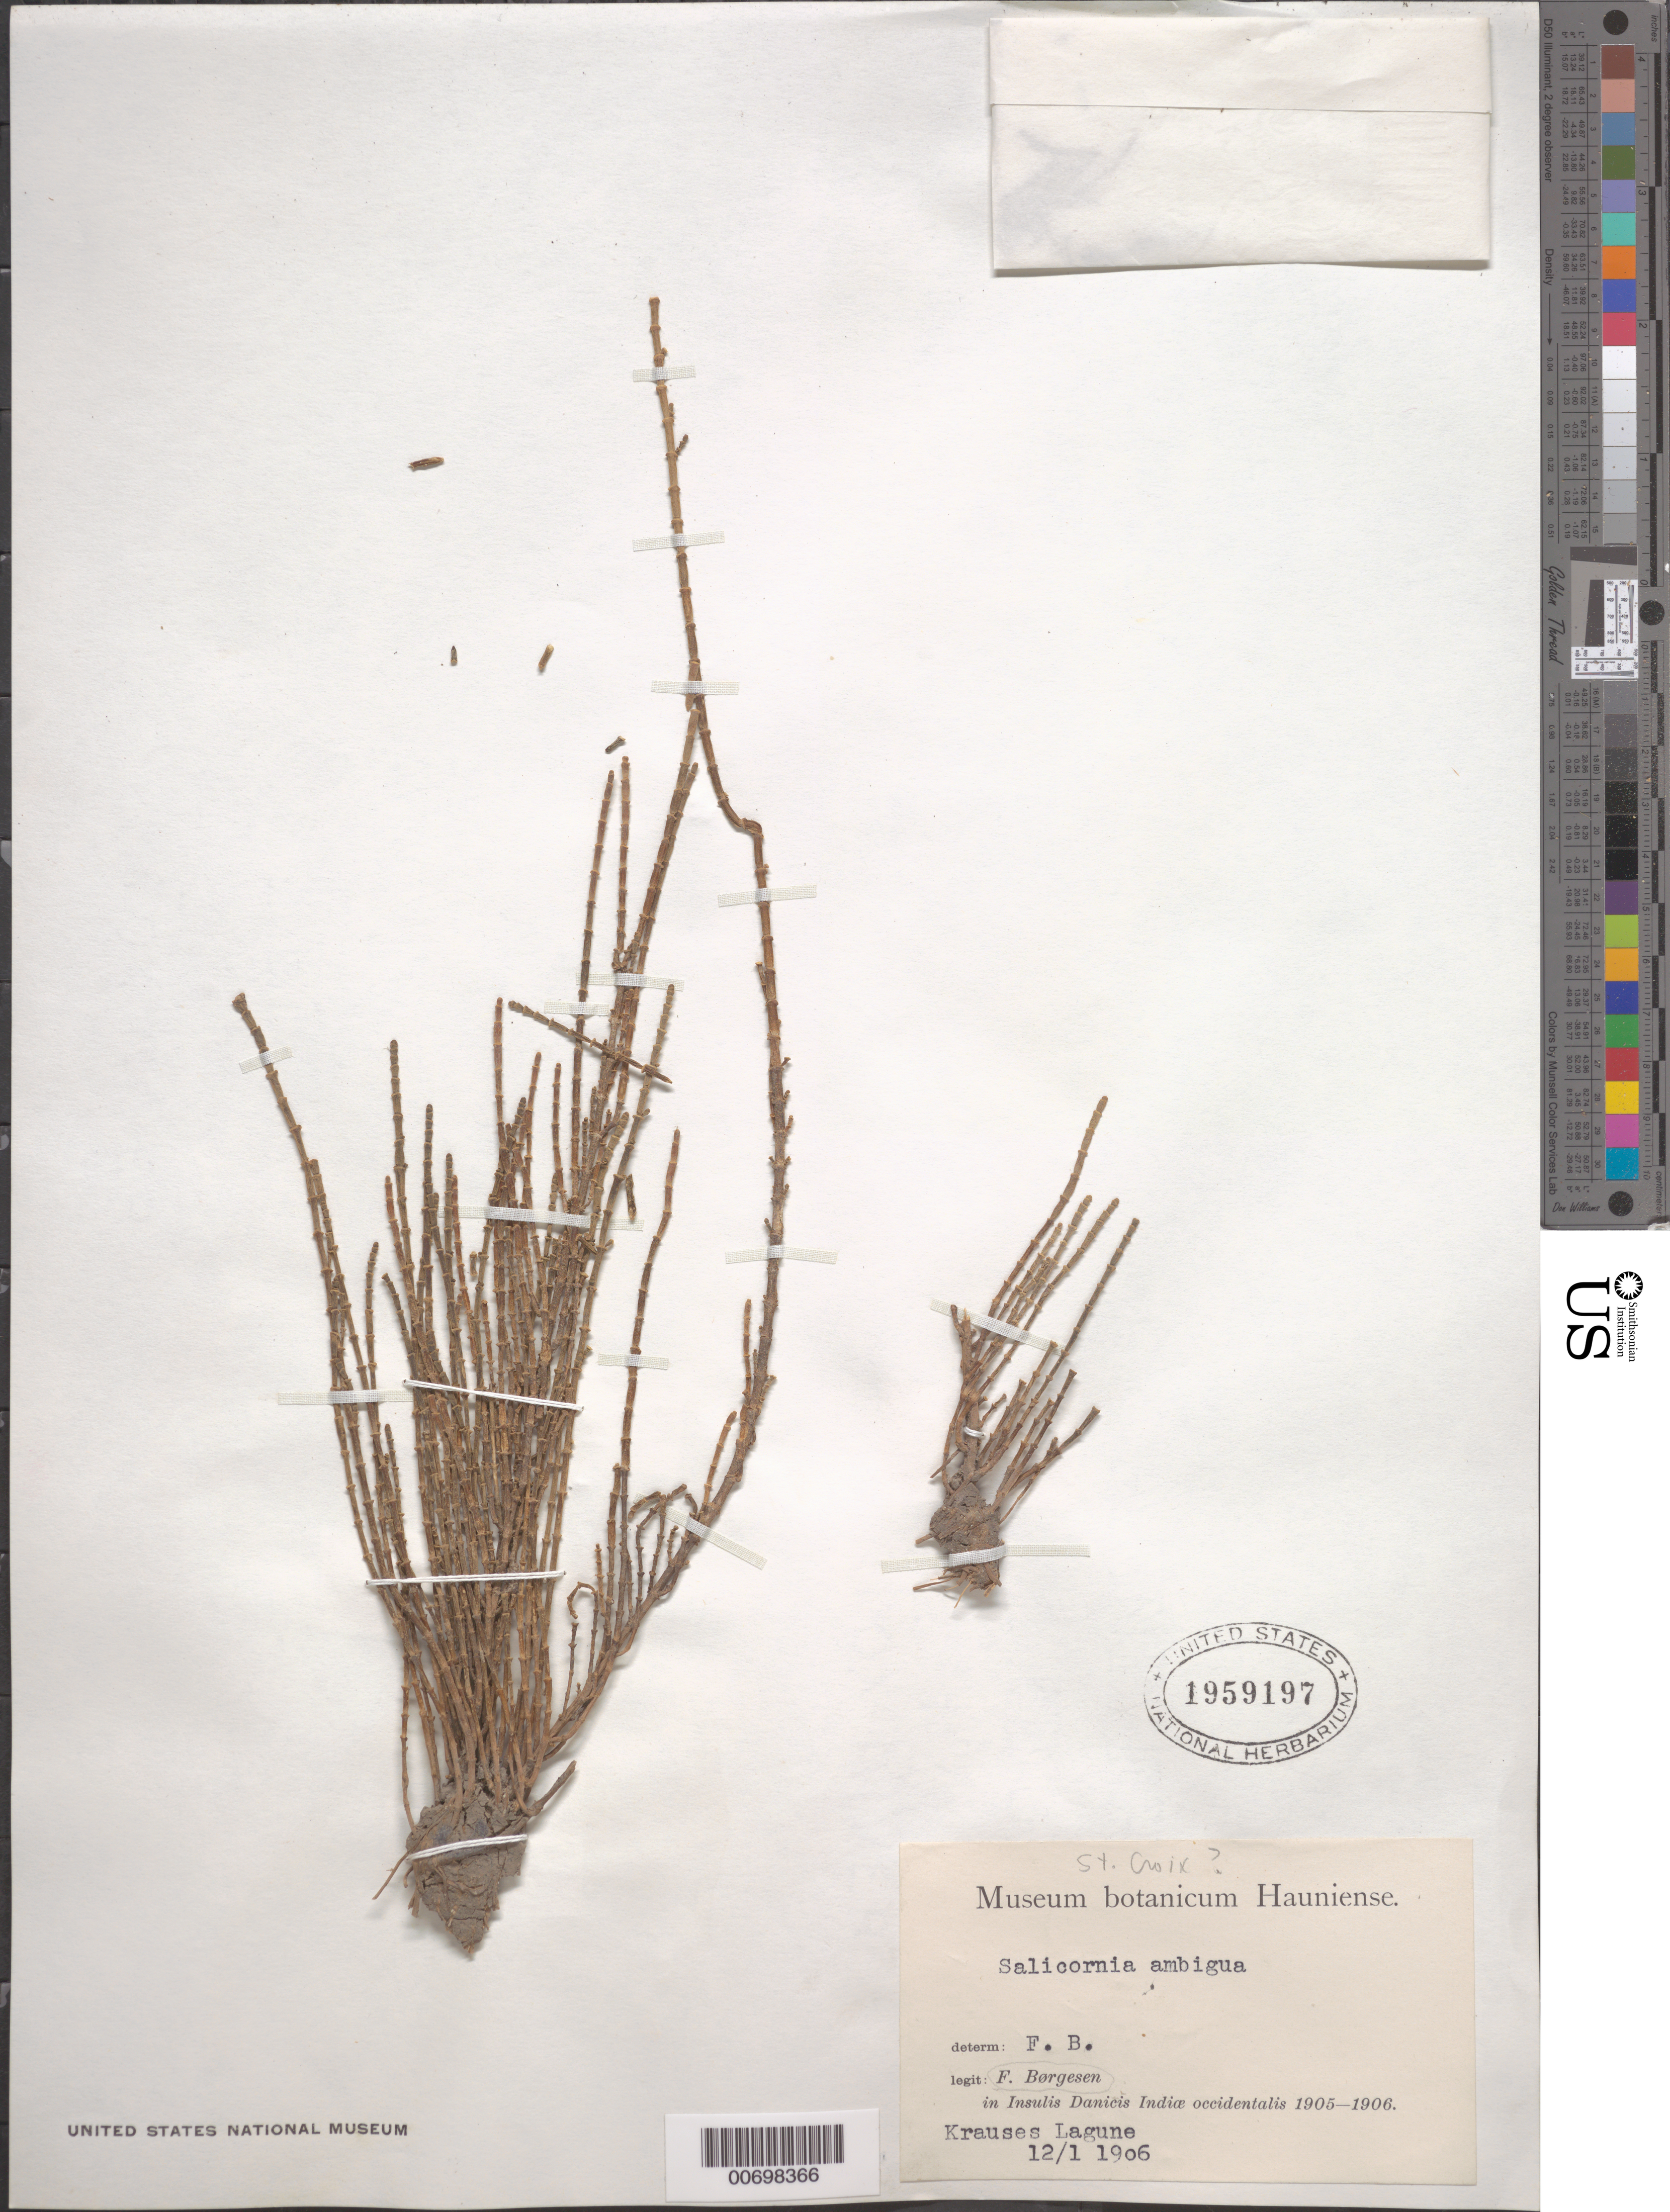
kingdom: Plantae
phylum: Tracheophyta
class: Magnoliopsida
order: Caryophyllales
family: Amaranthaceae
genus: Salicornia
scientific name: Salicornia ambigua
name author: Michx.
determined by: Børgesen, F. C. E.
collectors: F. C. Børgesen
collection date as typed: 01 Dec 1906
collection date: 1906-12-01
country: U.S. Virgin Islands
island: St. Croix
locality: St. Croix Is. ?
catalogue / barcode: US 1959197